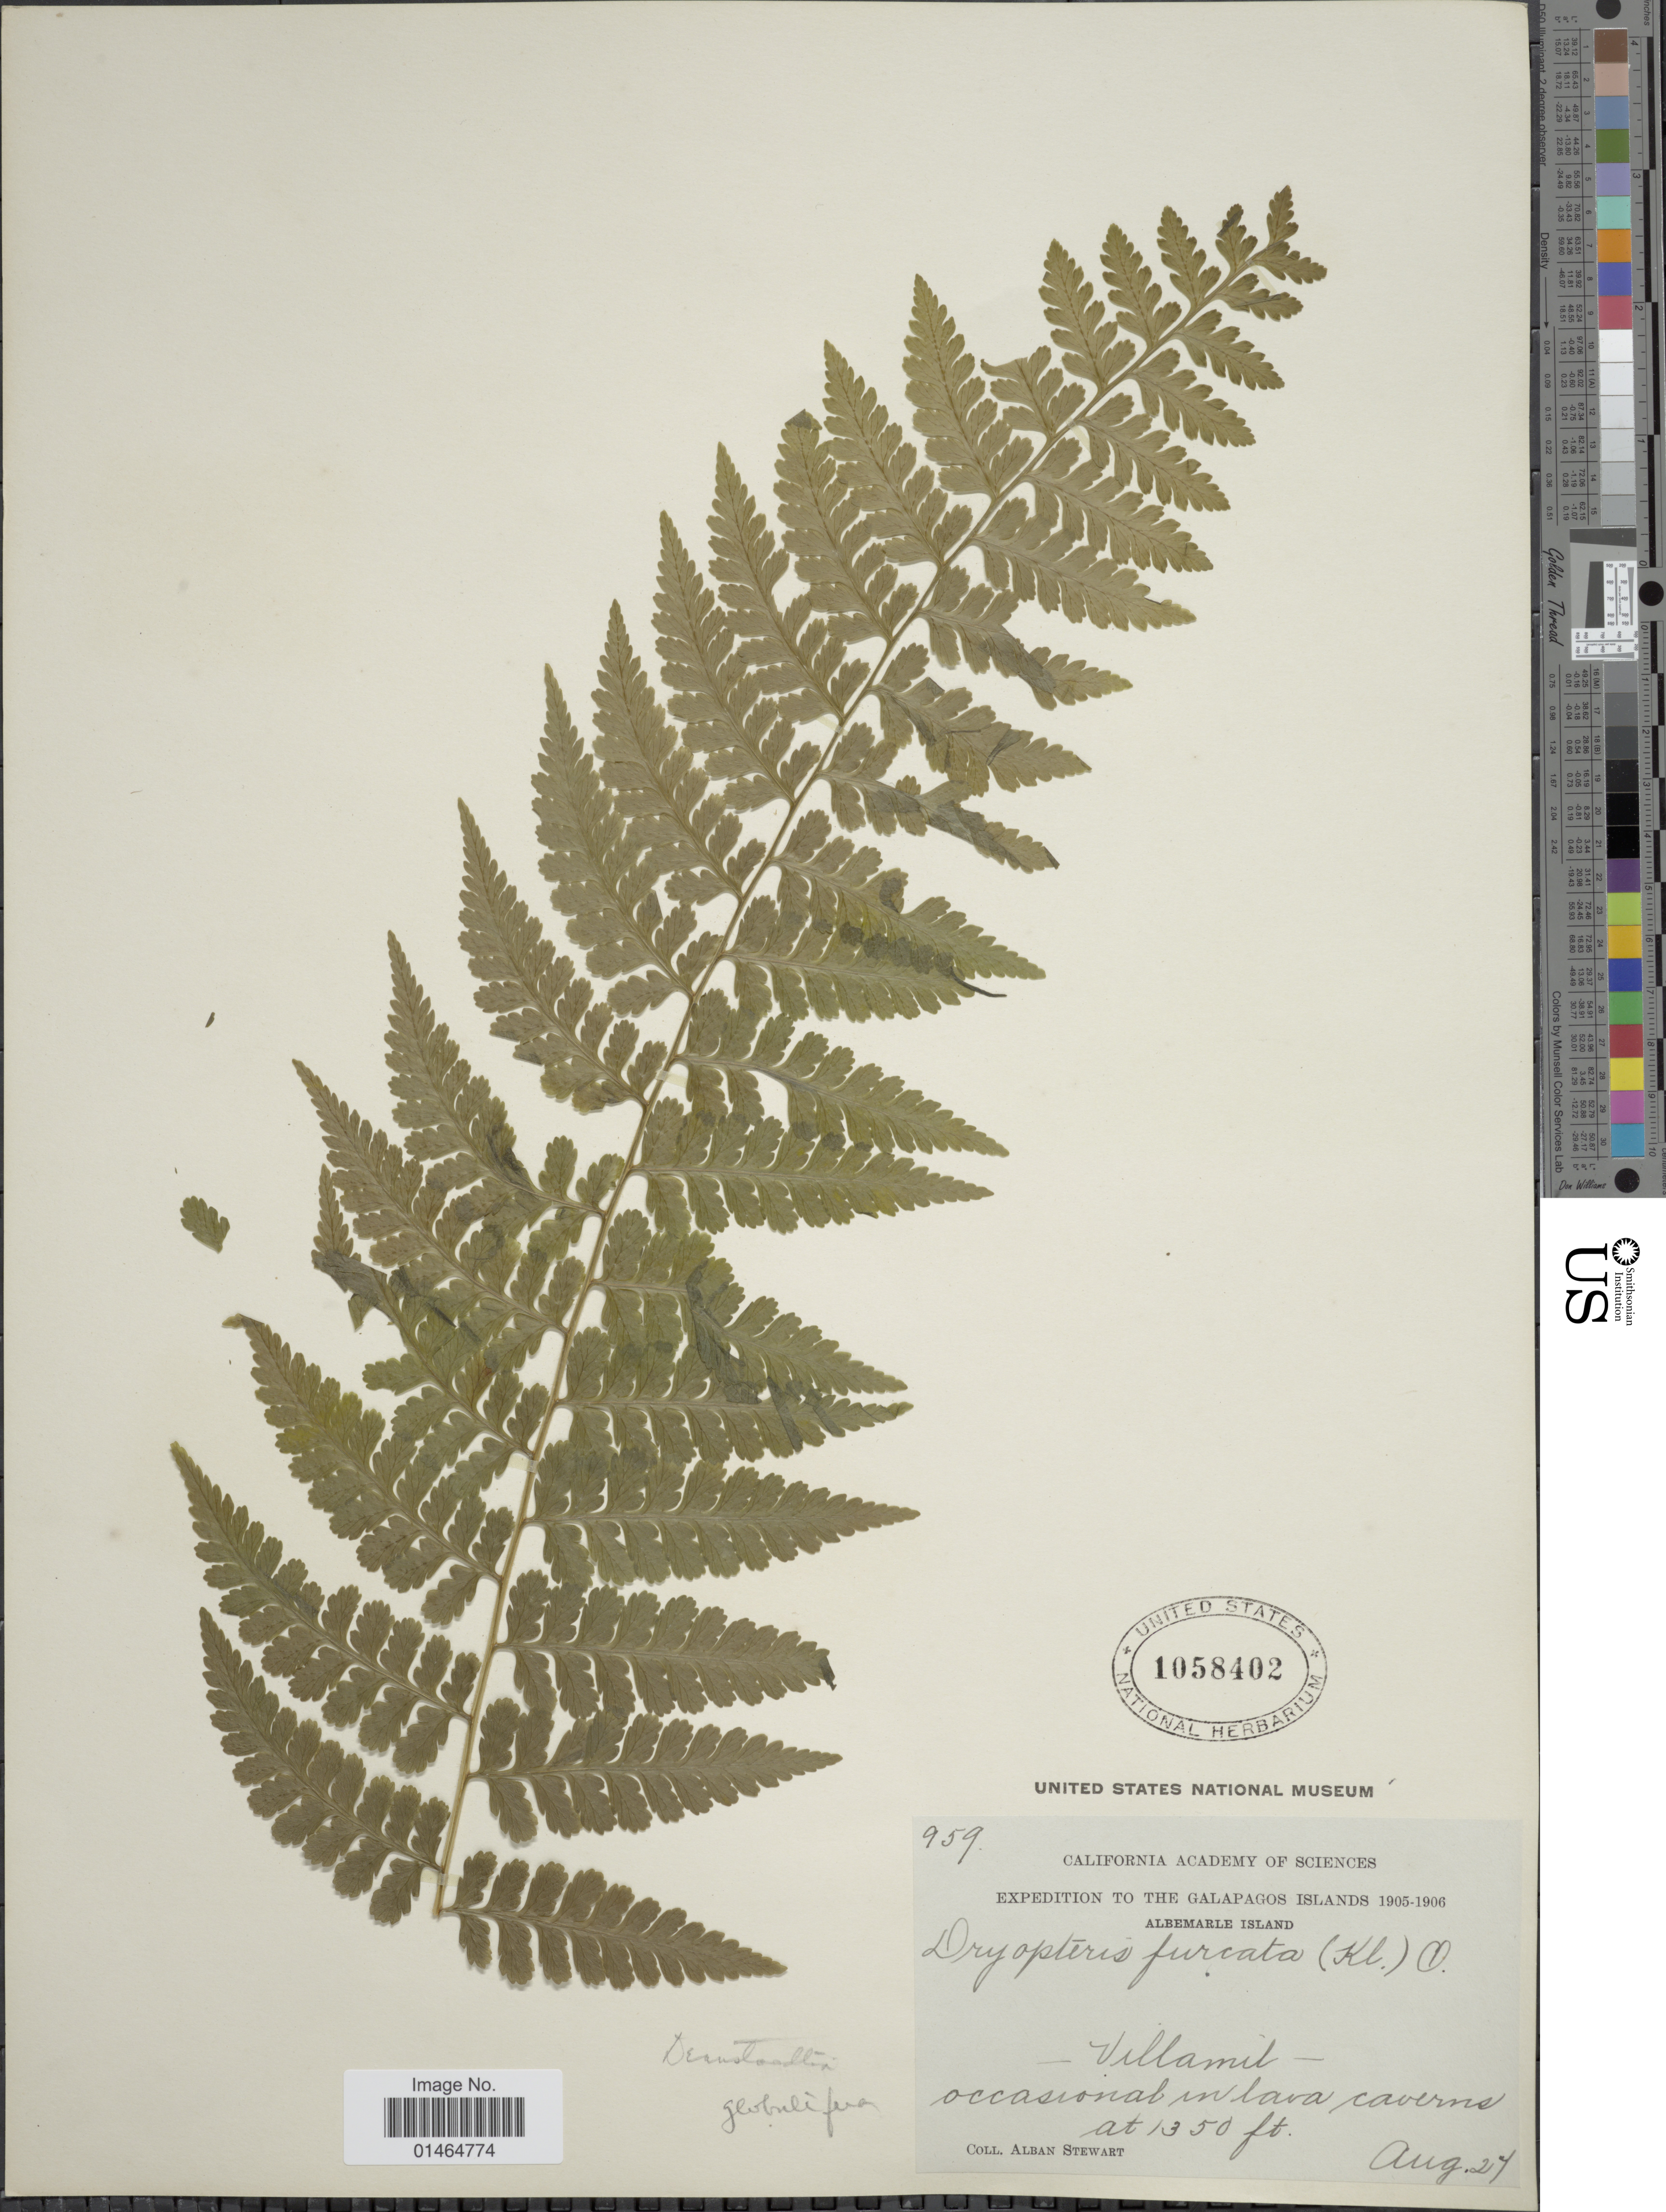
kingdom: Plantae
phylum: Tracheophyta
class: Polypodiopsida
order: Polypodiales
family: Dennstaedtiaceae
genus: Dennstaedtia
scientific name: Dennstaedtia globulifera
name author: (Poir.) Hieron.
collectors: A. Stewart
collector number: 959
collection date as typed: Transcribed d/m/y: /8/27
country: Ecuador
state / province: Colón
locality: Galapagos Islands. Albemarle Island. Villamil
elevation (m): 411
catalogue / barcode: US 1058402